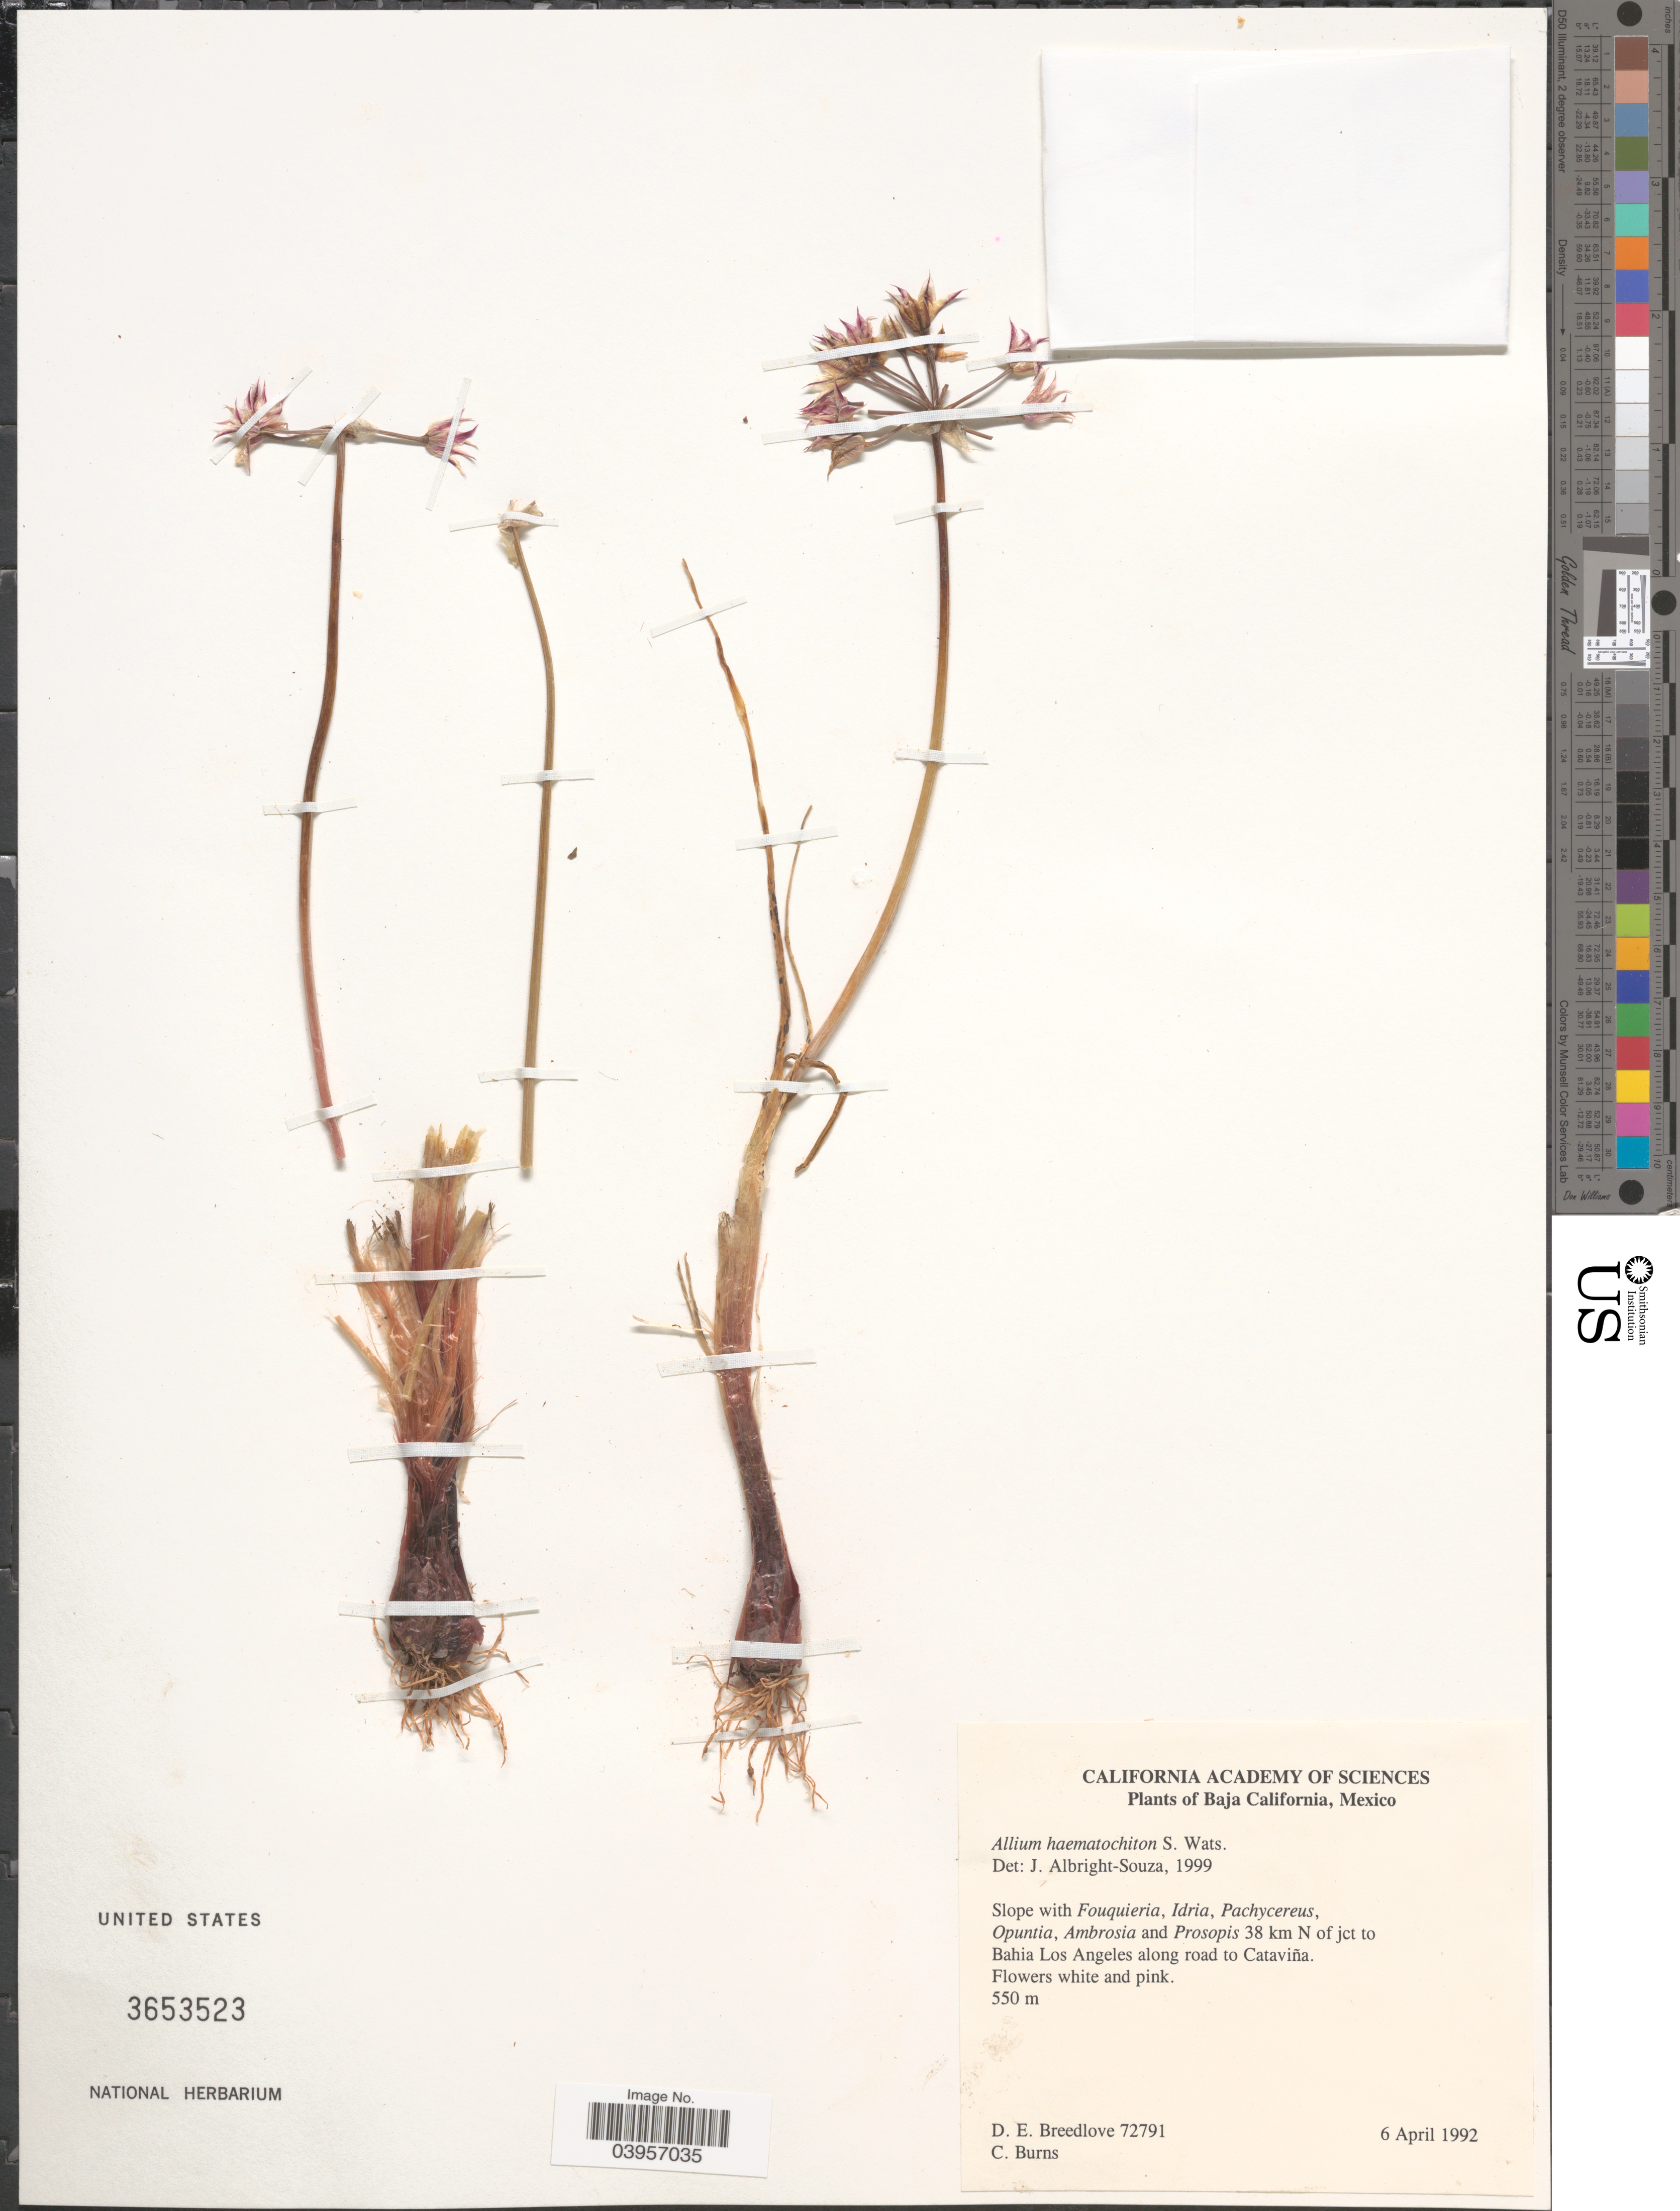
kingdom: Plantae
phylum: Tracheophyta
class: Liliopsida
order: Asparagales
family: Amaryllidaceae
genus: Allium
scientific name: Allium haematochiton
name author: S. Watson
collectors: D. E. Breedlove & C. Burns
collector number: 72791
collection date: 1992-04-06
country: Mexico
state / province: Baja California Norte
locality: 38 km N of jct to Bahia Los Angeles along road to Cataviña.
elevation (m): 550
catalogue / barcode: US 3653523